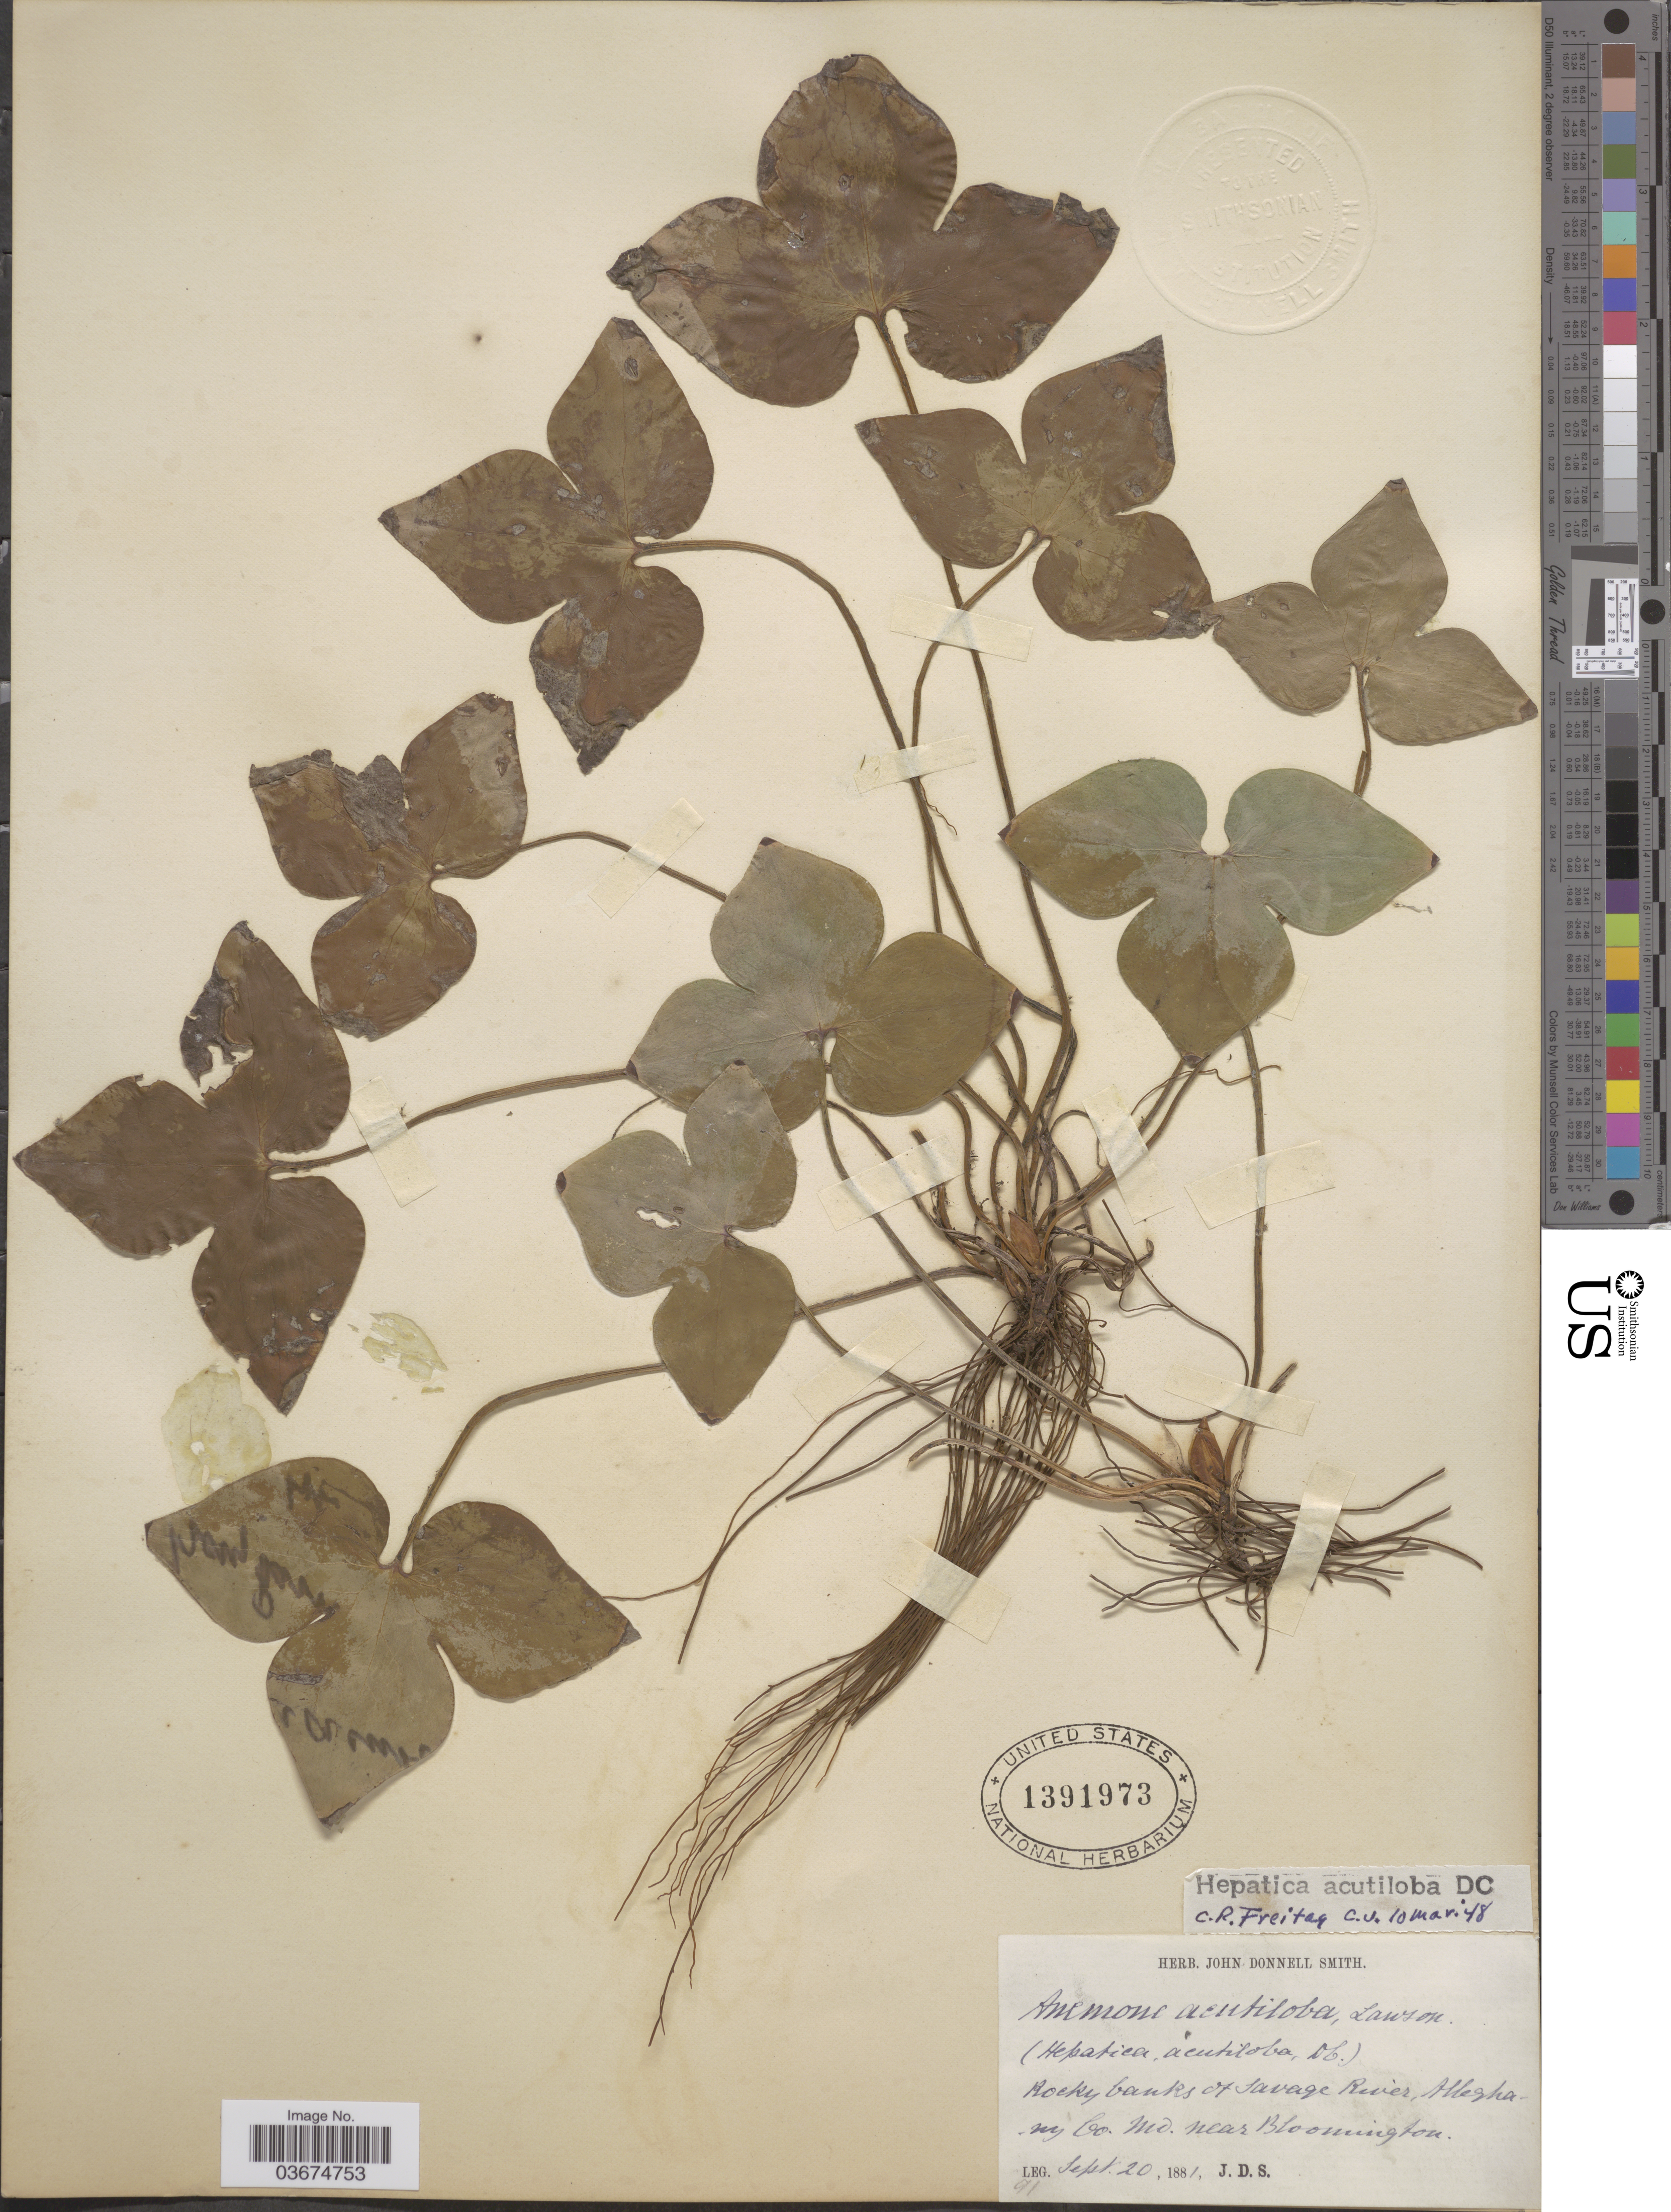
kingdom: Plantae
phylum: Tracheophyta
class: Magnoliopsida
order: Ranunculales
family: Ranunculaceae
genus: Hepatica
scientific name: Hepatica acutiloba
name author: DC.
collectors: J. Donnell Smith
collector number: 91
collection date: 1881-09-20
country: United States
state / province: Maryland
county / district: Allegany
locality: Rocky banks of savage River. Alleghany Co, near Bloomington.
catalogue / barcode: US 1391973